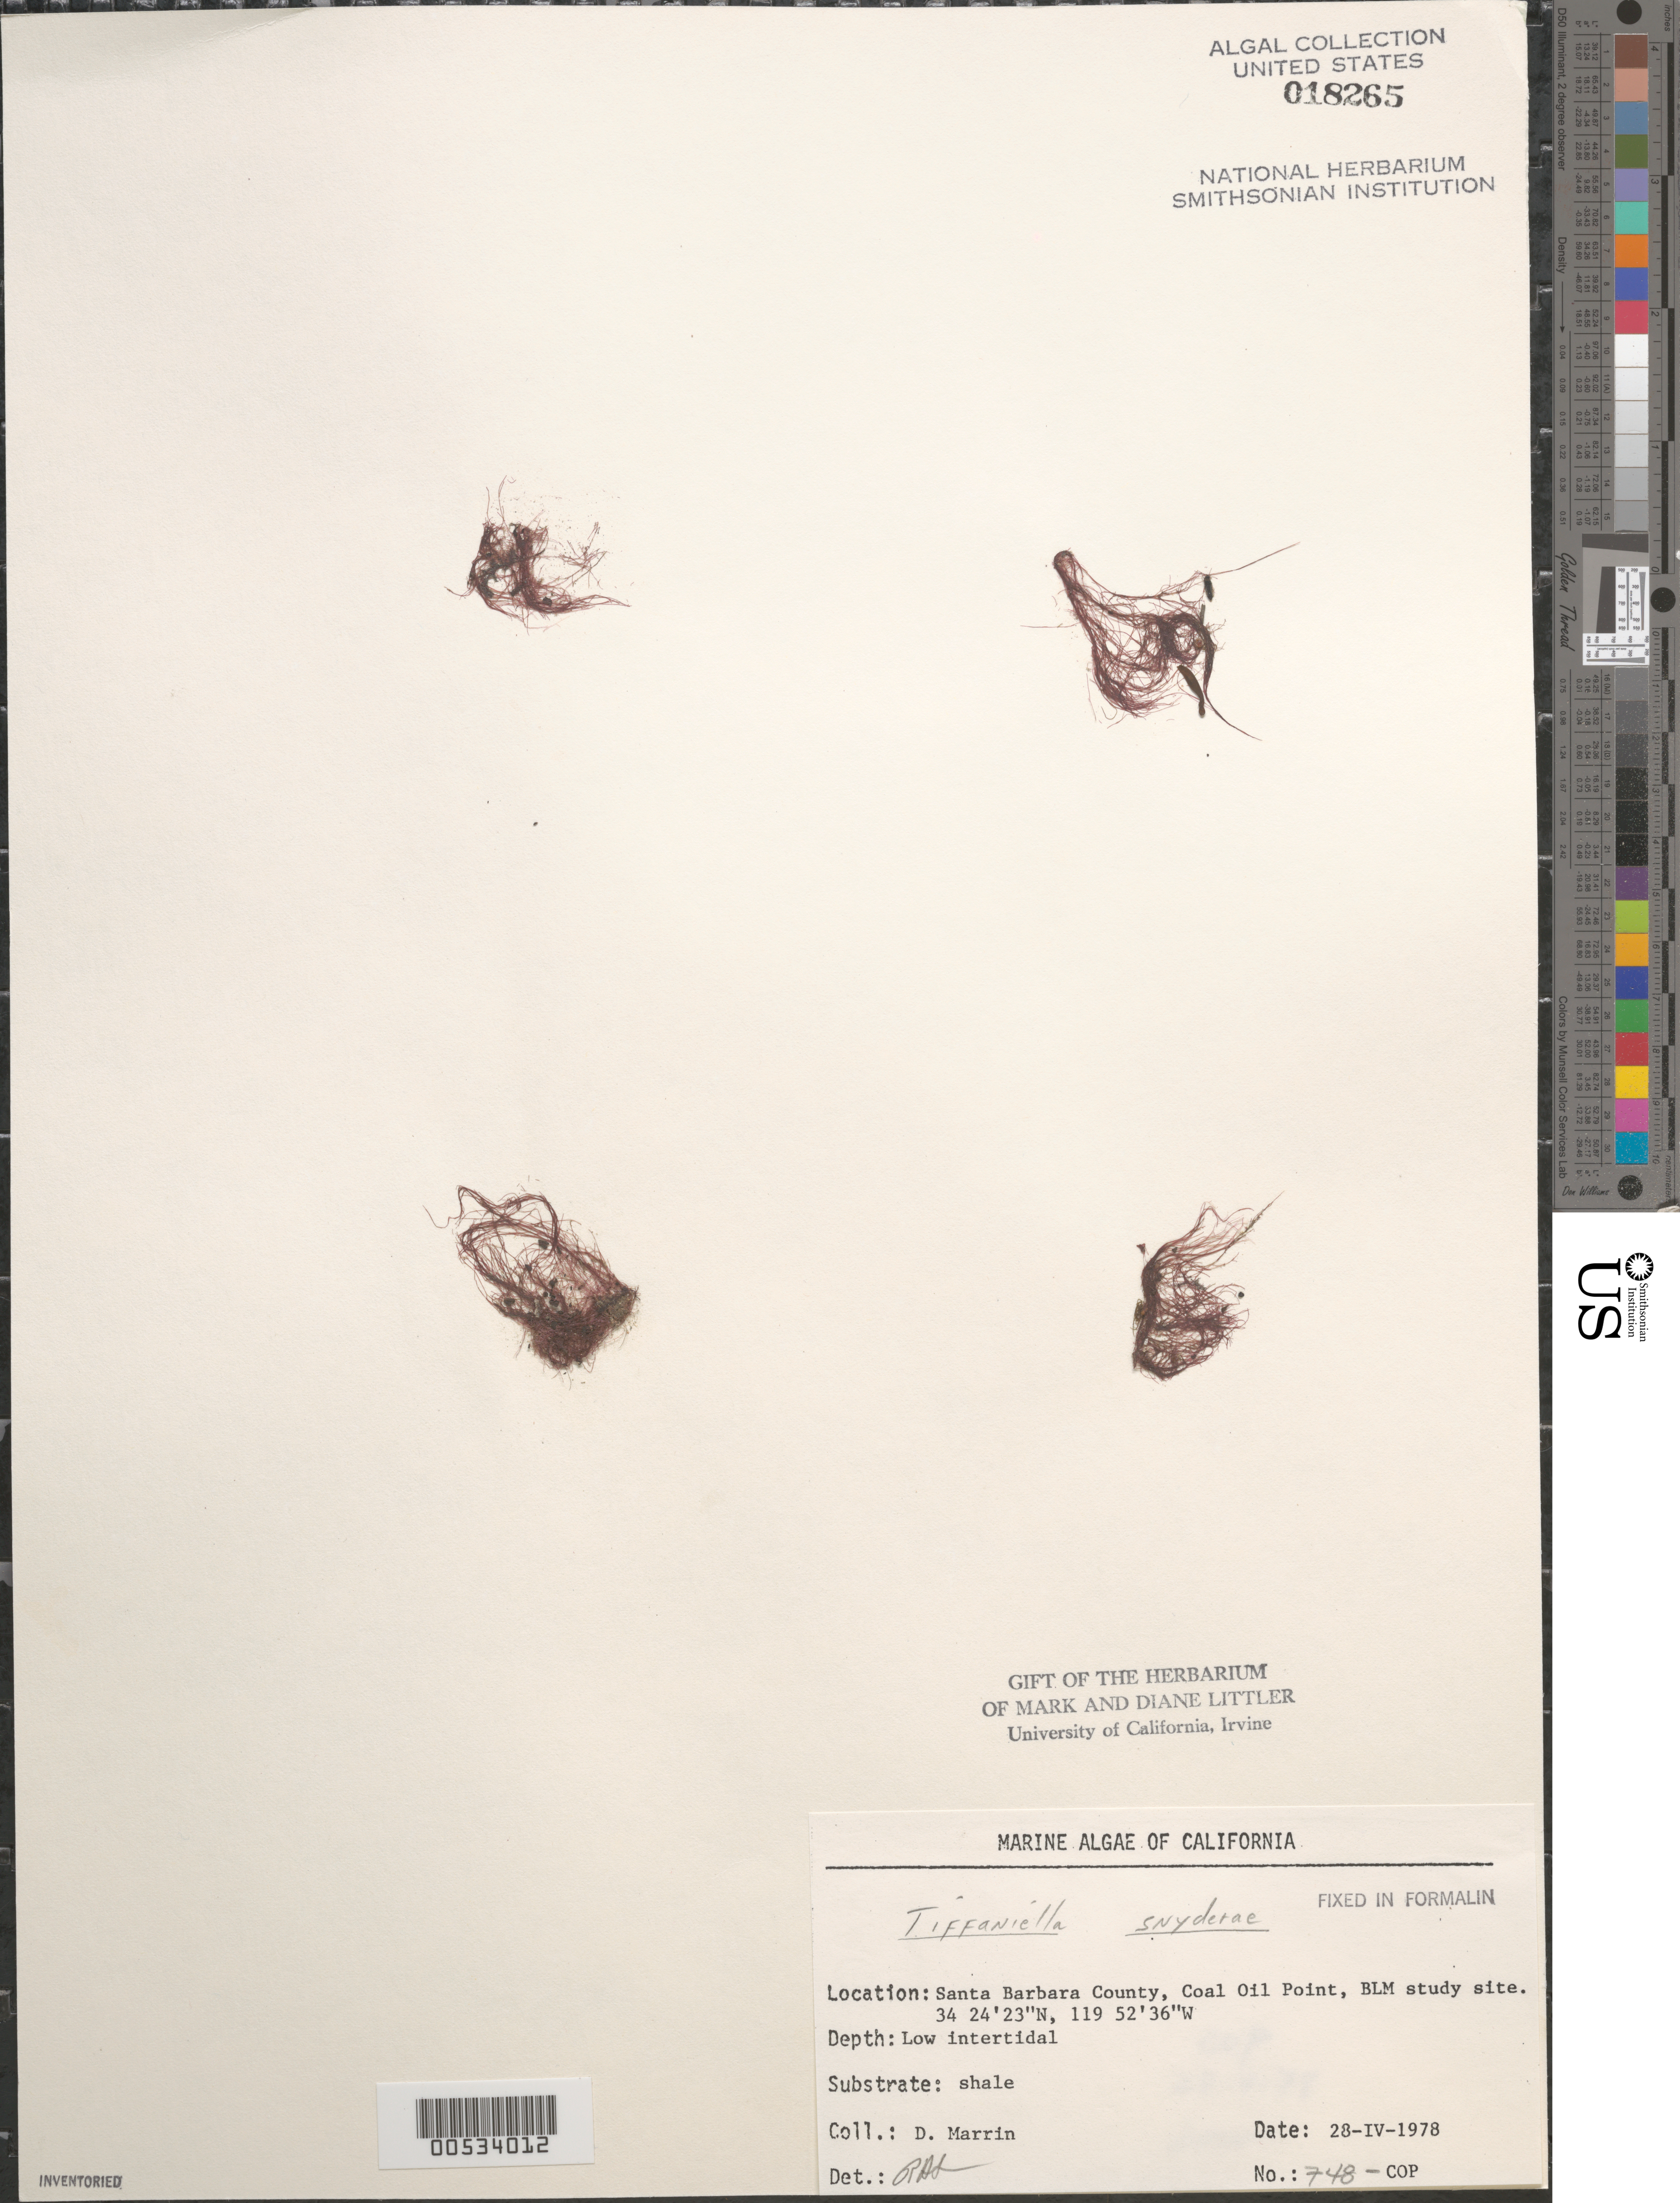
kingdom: Plantae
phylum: Rhodophyta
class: Florideophyceae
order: Ceramiales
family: Wrangeliaceae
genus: Tiffaniella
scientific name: Tiffaniella snyderae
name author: (Farl.) I.A. Abbott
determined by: Sims, Robert H.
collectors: D. Marrin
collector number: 748-cop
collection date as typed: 28 Apr 1978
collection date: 1978-04-28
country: United States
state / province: California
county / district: Santa Barbara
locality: Coal Oil Point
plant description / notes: BLM-SOCALBIGHT Rocky Intertidal Survey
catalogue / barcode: US 18265